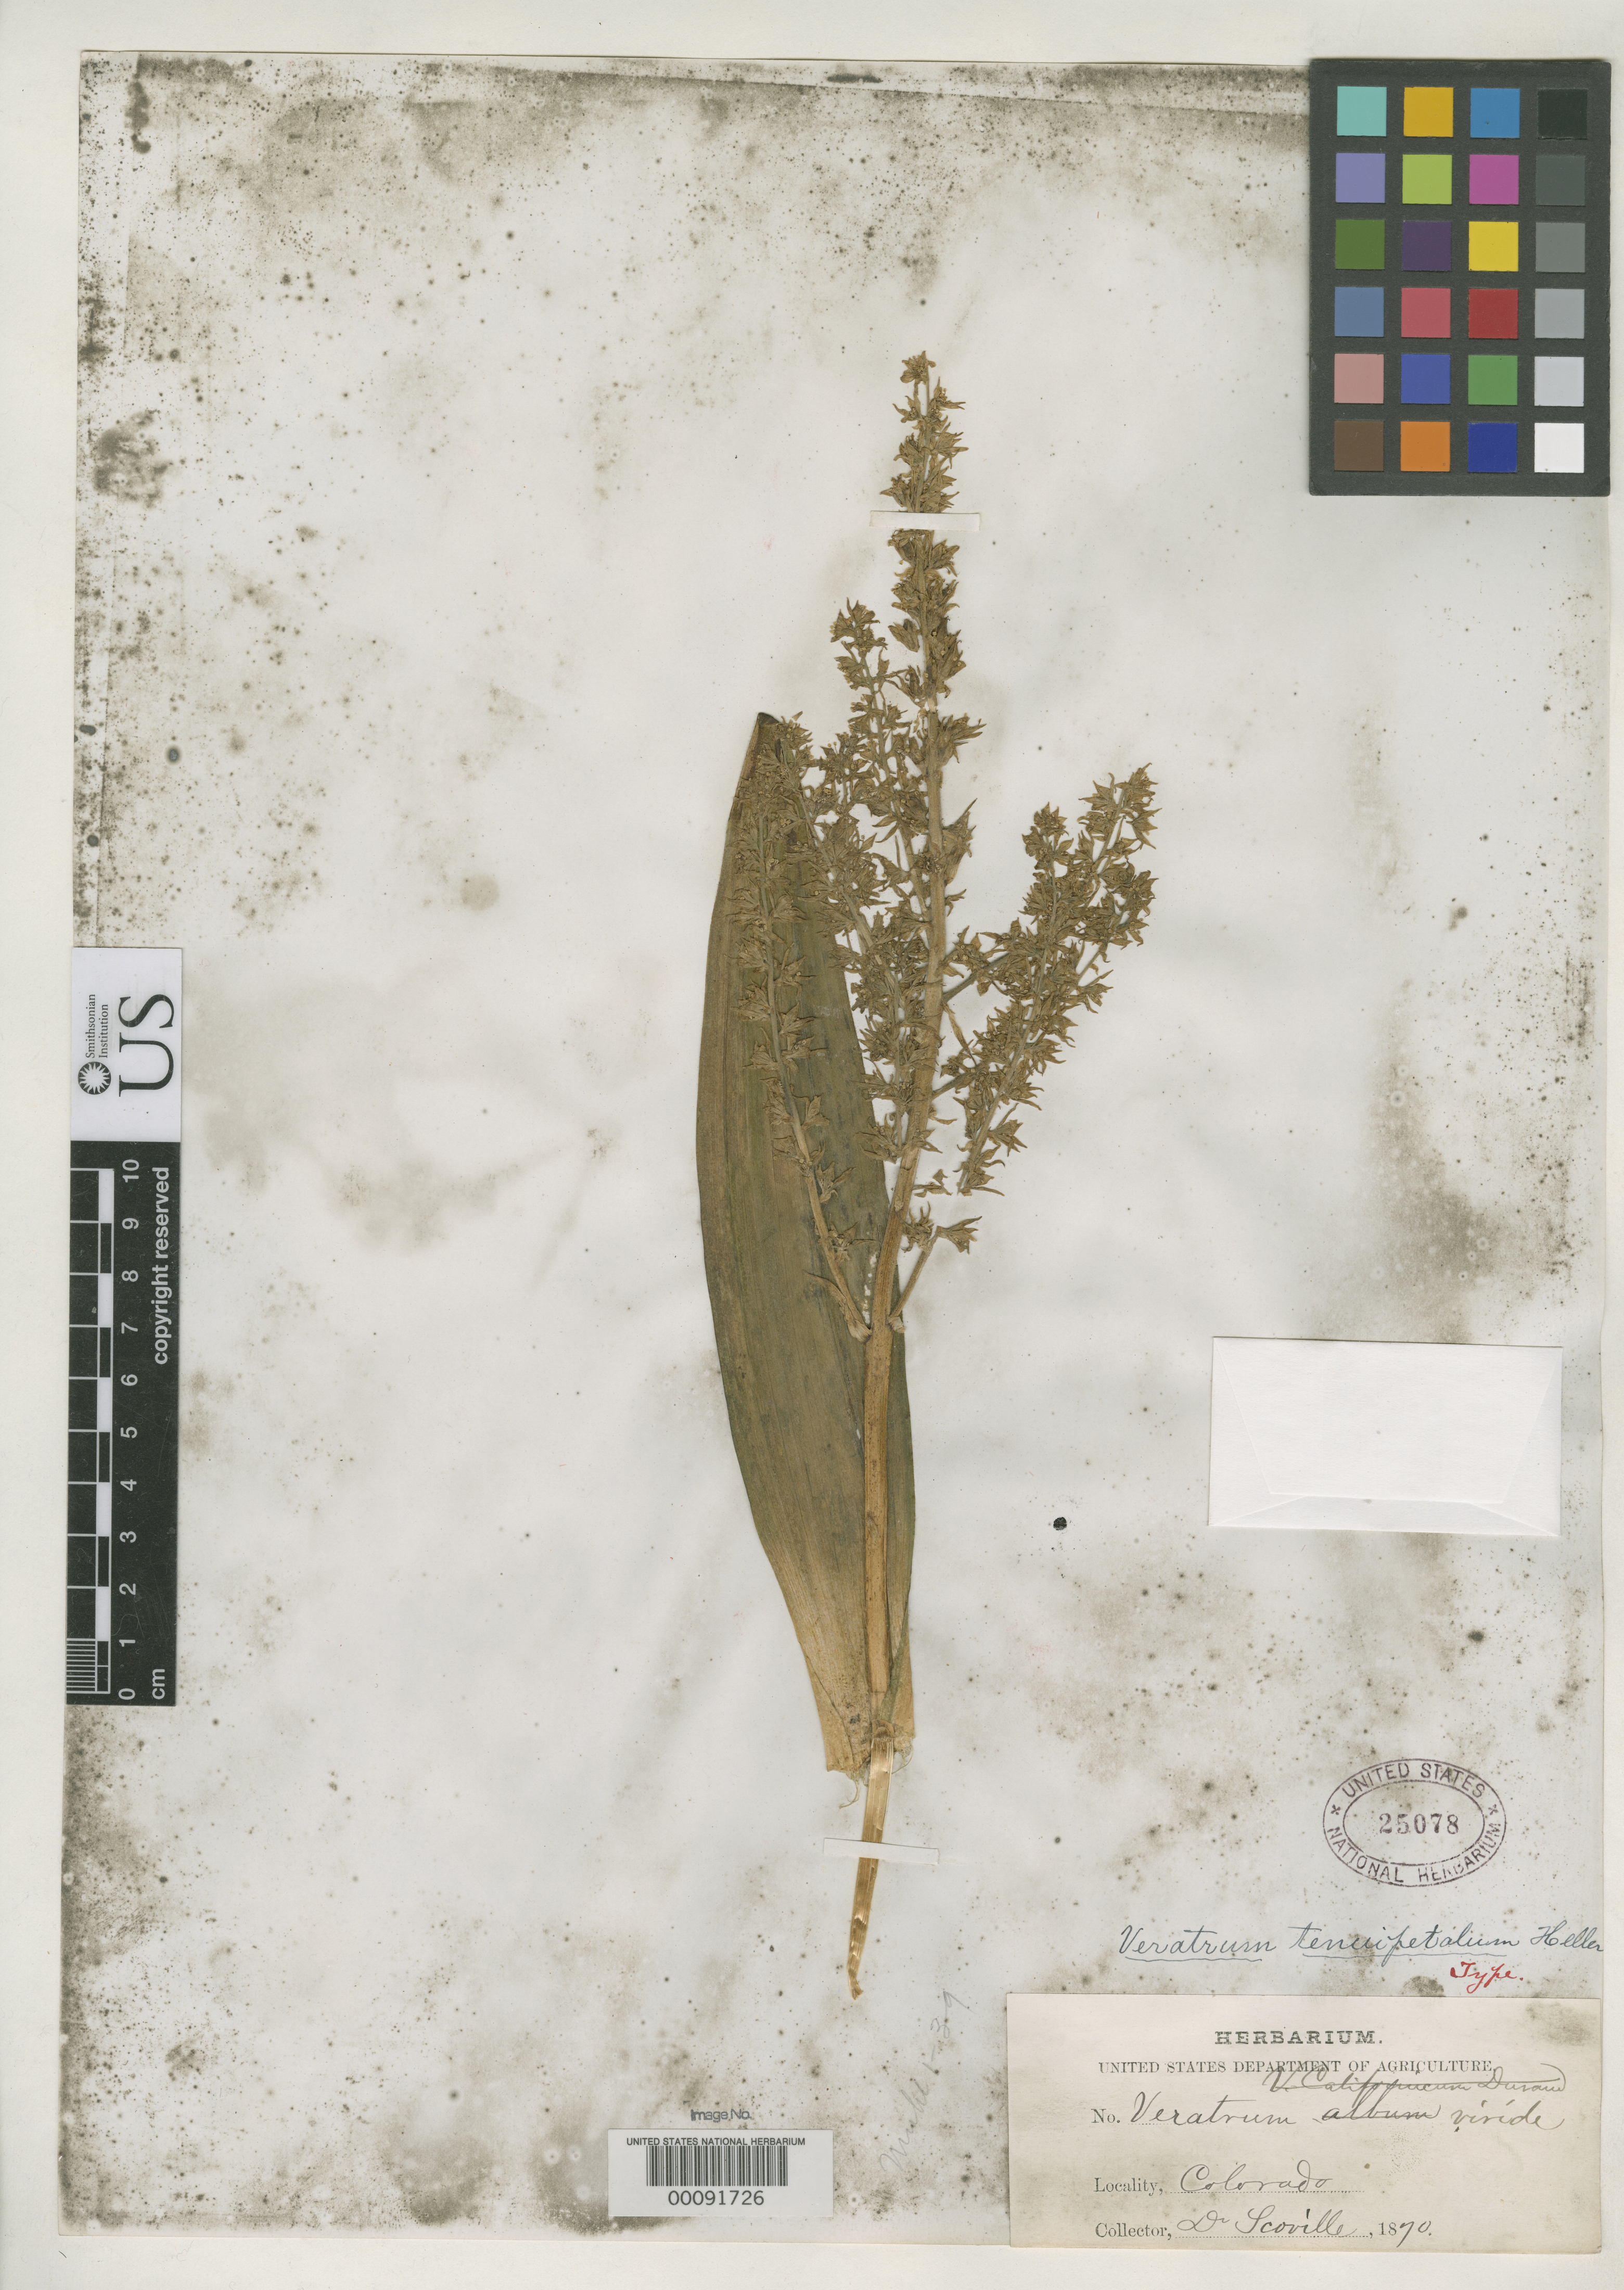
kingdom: Plantae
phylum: Tracheophyta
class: Liliopsida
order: Liliales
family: Melanthiaceae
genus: Veratrum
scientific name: Veratrum tenuipetalum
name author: A. Heller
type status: Holotype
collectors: A. Scoville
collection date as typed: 1870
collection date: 1870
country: United States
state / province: Colorado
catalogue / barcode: US 25078